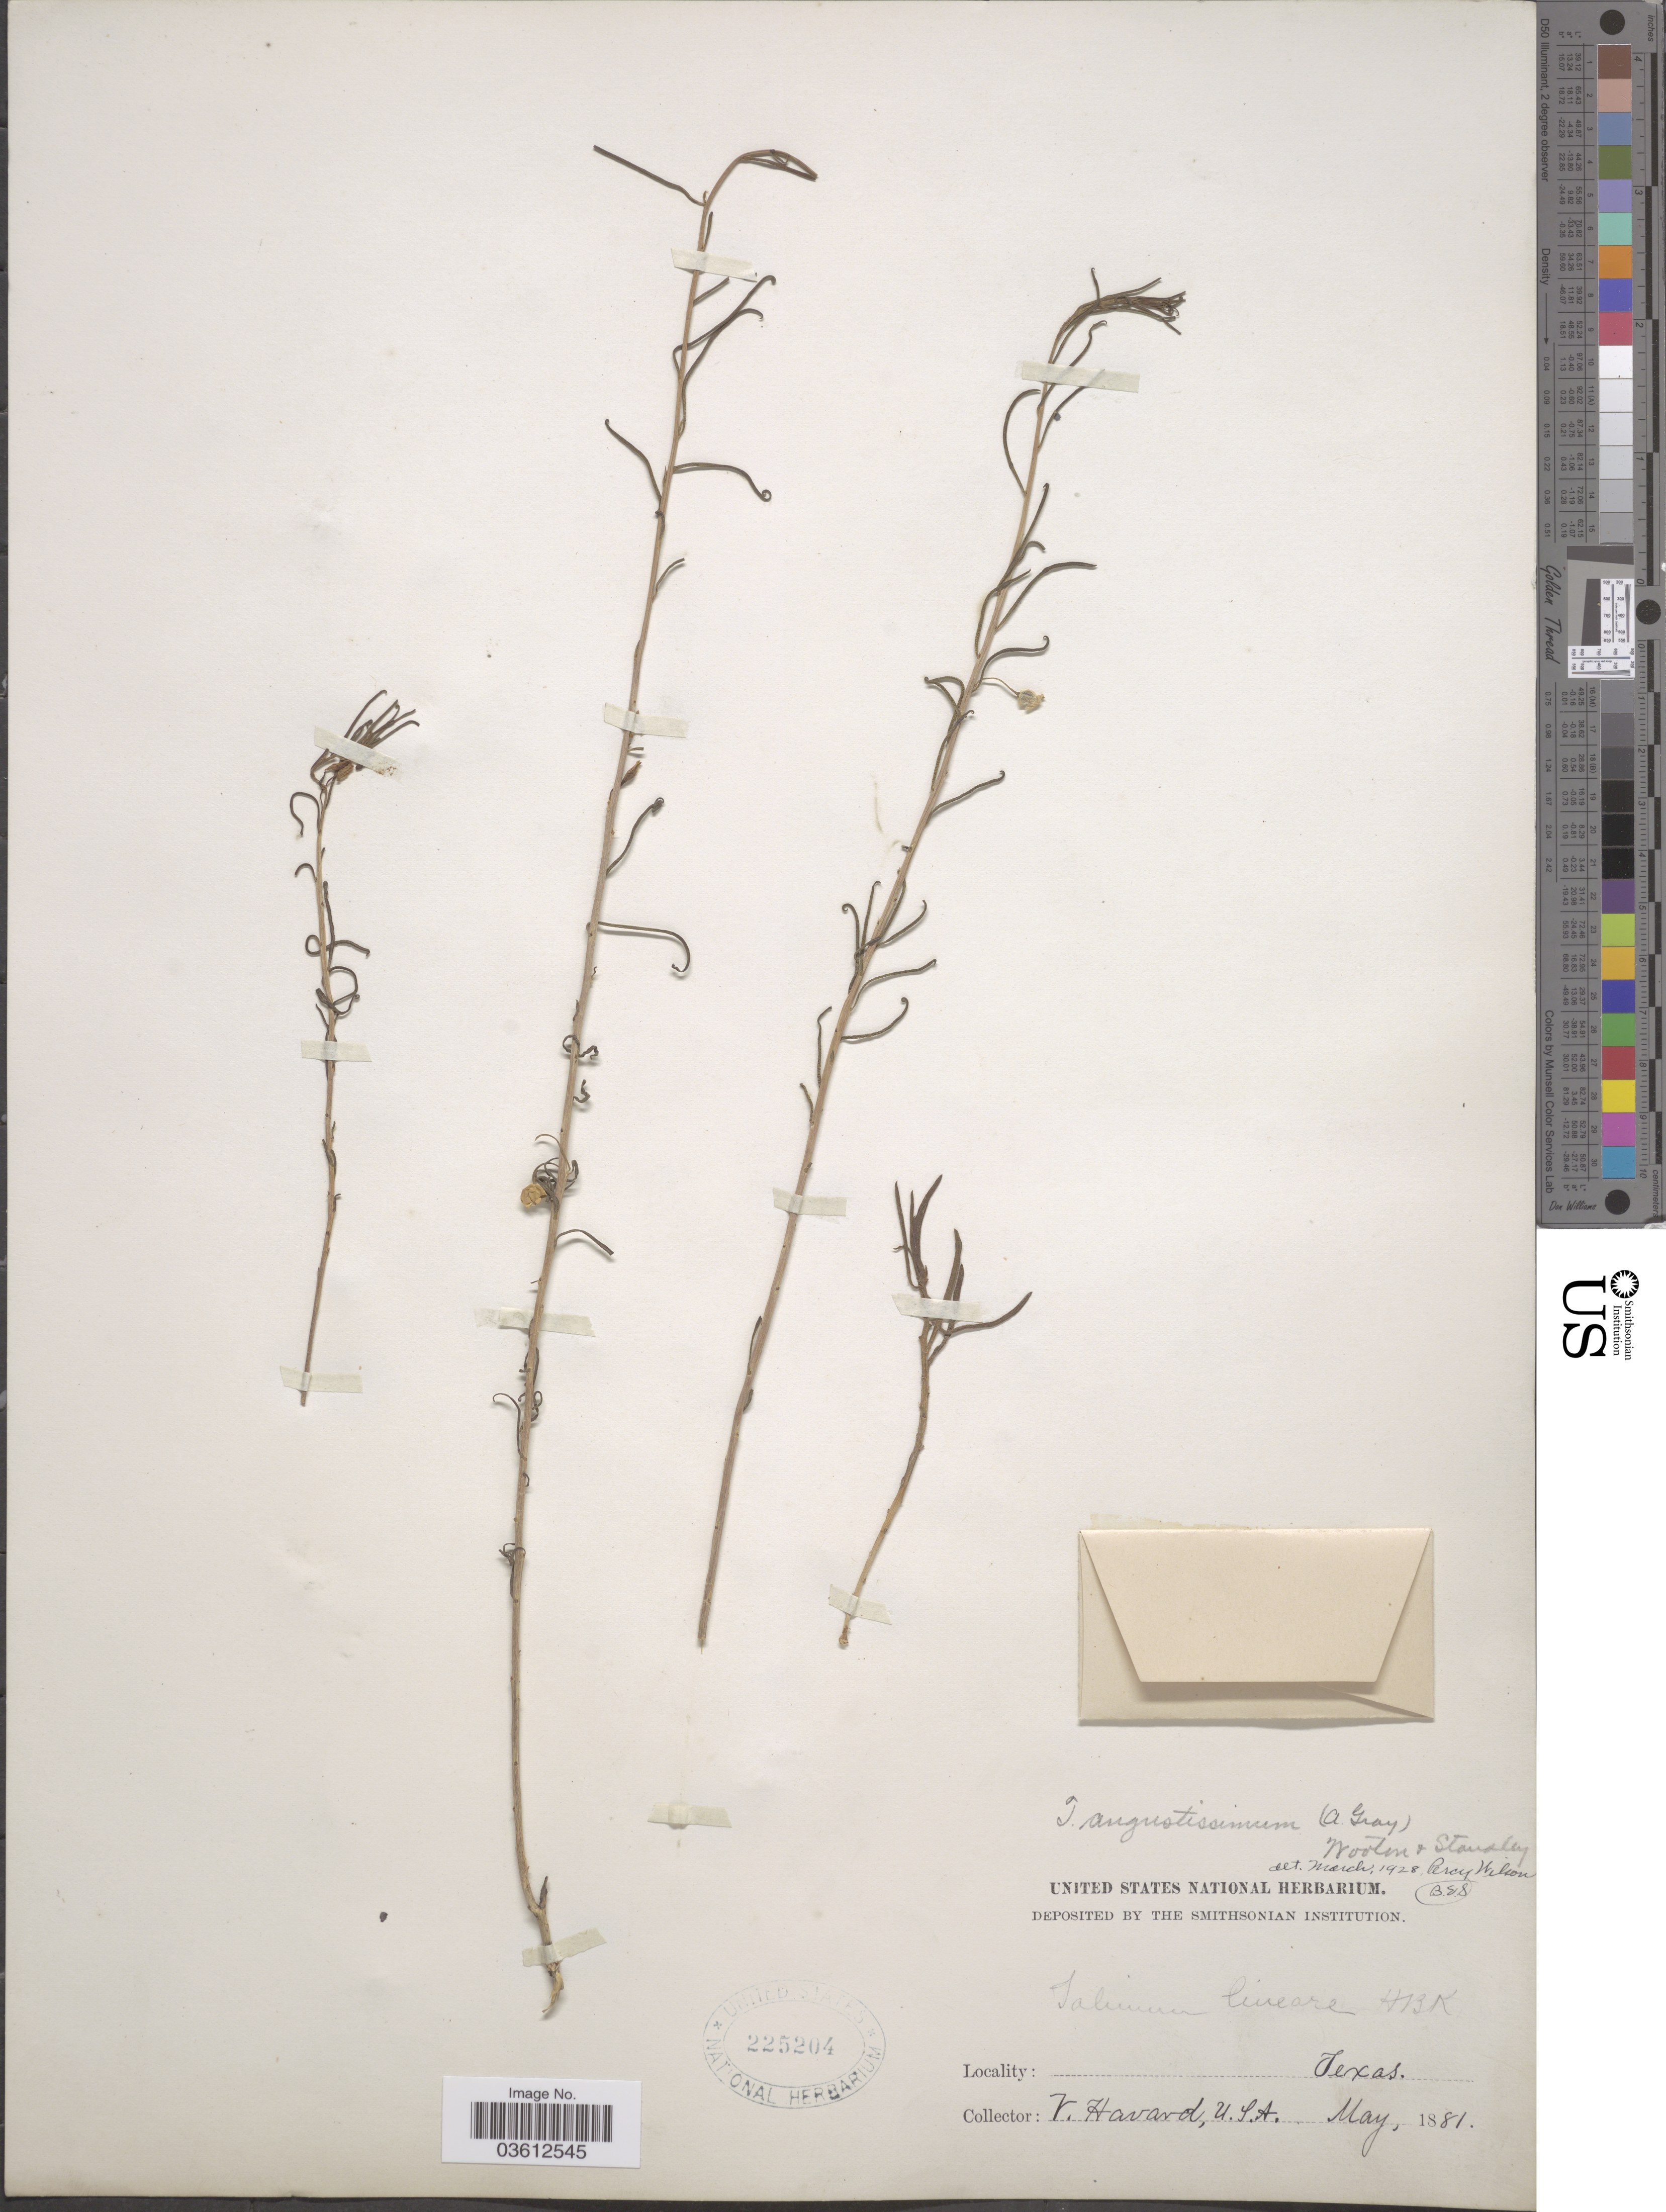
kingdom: Plantae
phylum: Tracheophyta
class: Magnoliopsida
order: Caryophyllales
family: Talinaceae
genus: Talinum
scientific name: Talinum angustissimum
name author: (Engelm.) Wooton & Standl.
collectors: V. Havard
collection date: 1881-05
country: United States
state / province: Texas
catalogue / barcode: US 225204